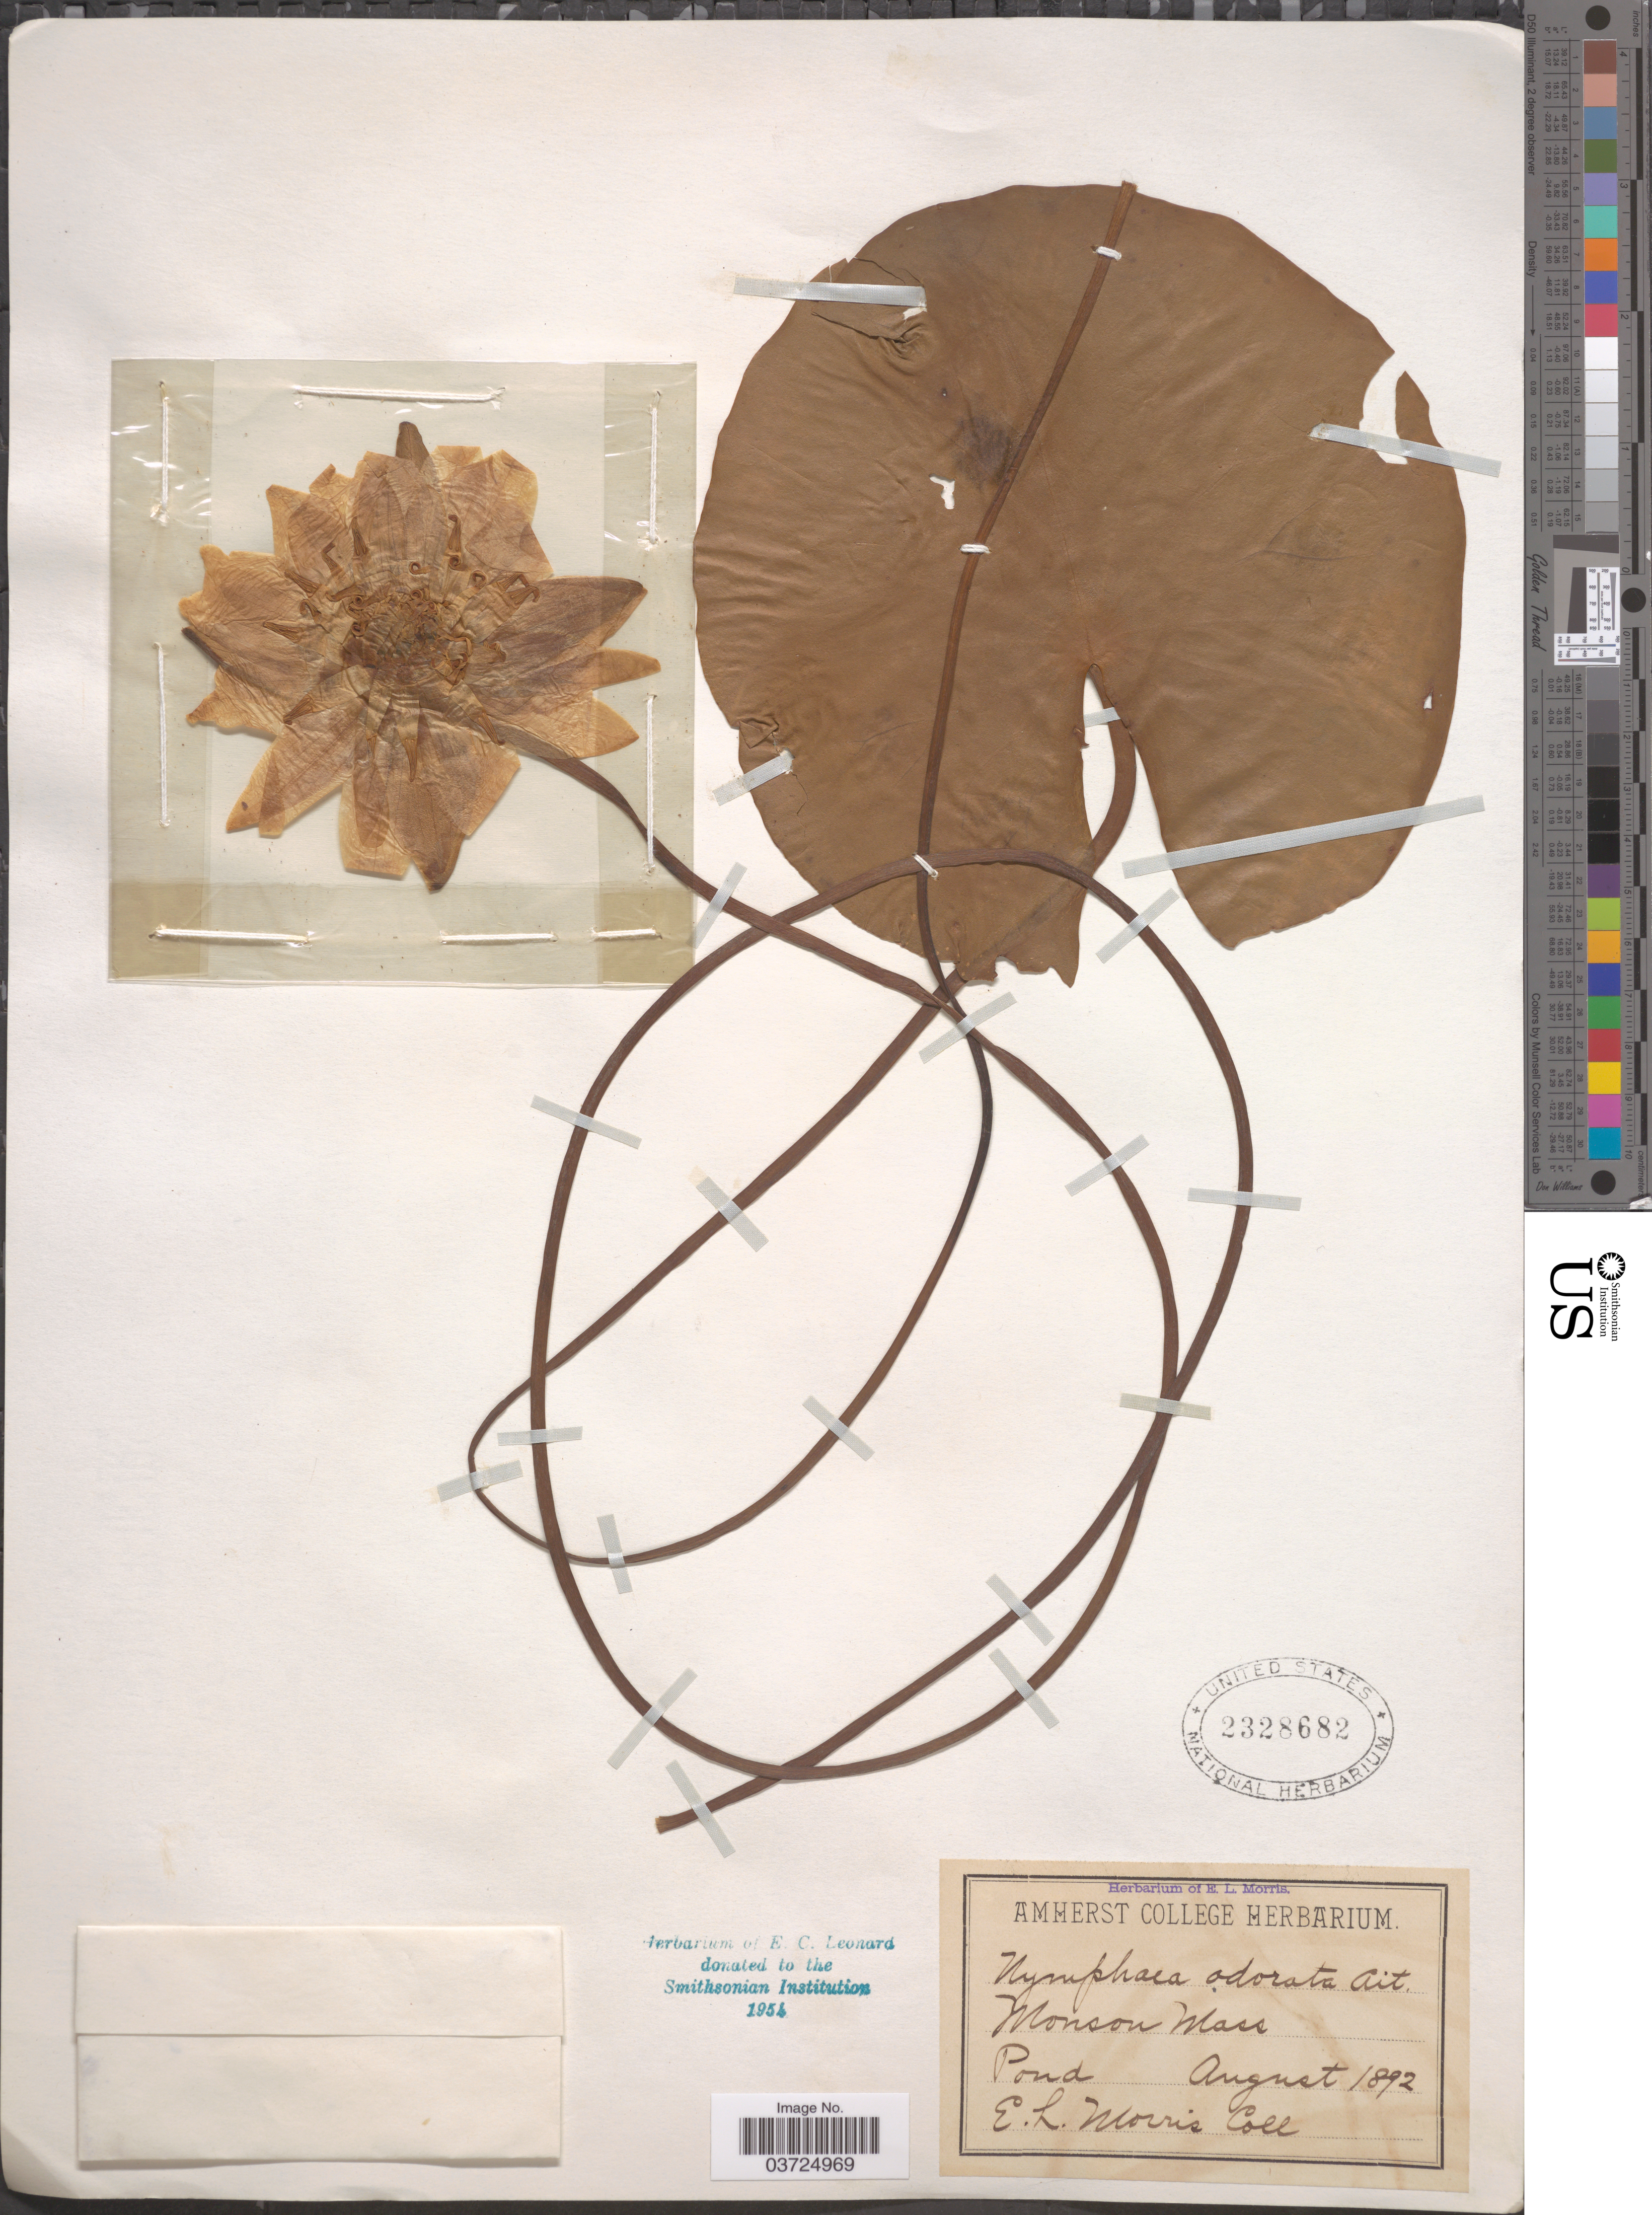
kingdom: Plantae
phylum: Tracheophyta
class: Magnoliopsida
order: Nymphaeales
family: Nymphaeaceae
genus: Nymphaea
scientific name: Nymphaea odorata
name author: Aiton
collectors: E. Morris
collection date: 1892-08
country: United States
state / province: Massachusetts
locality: Monson. Pond.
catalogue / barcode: US 2328682